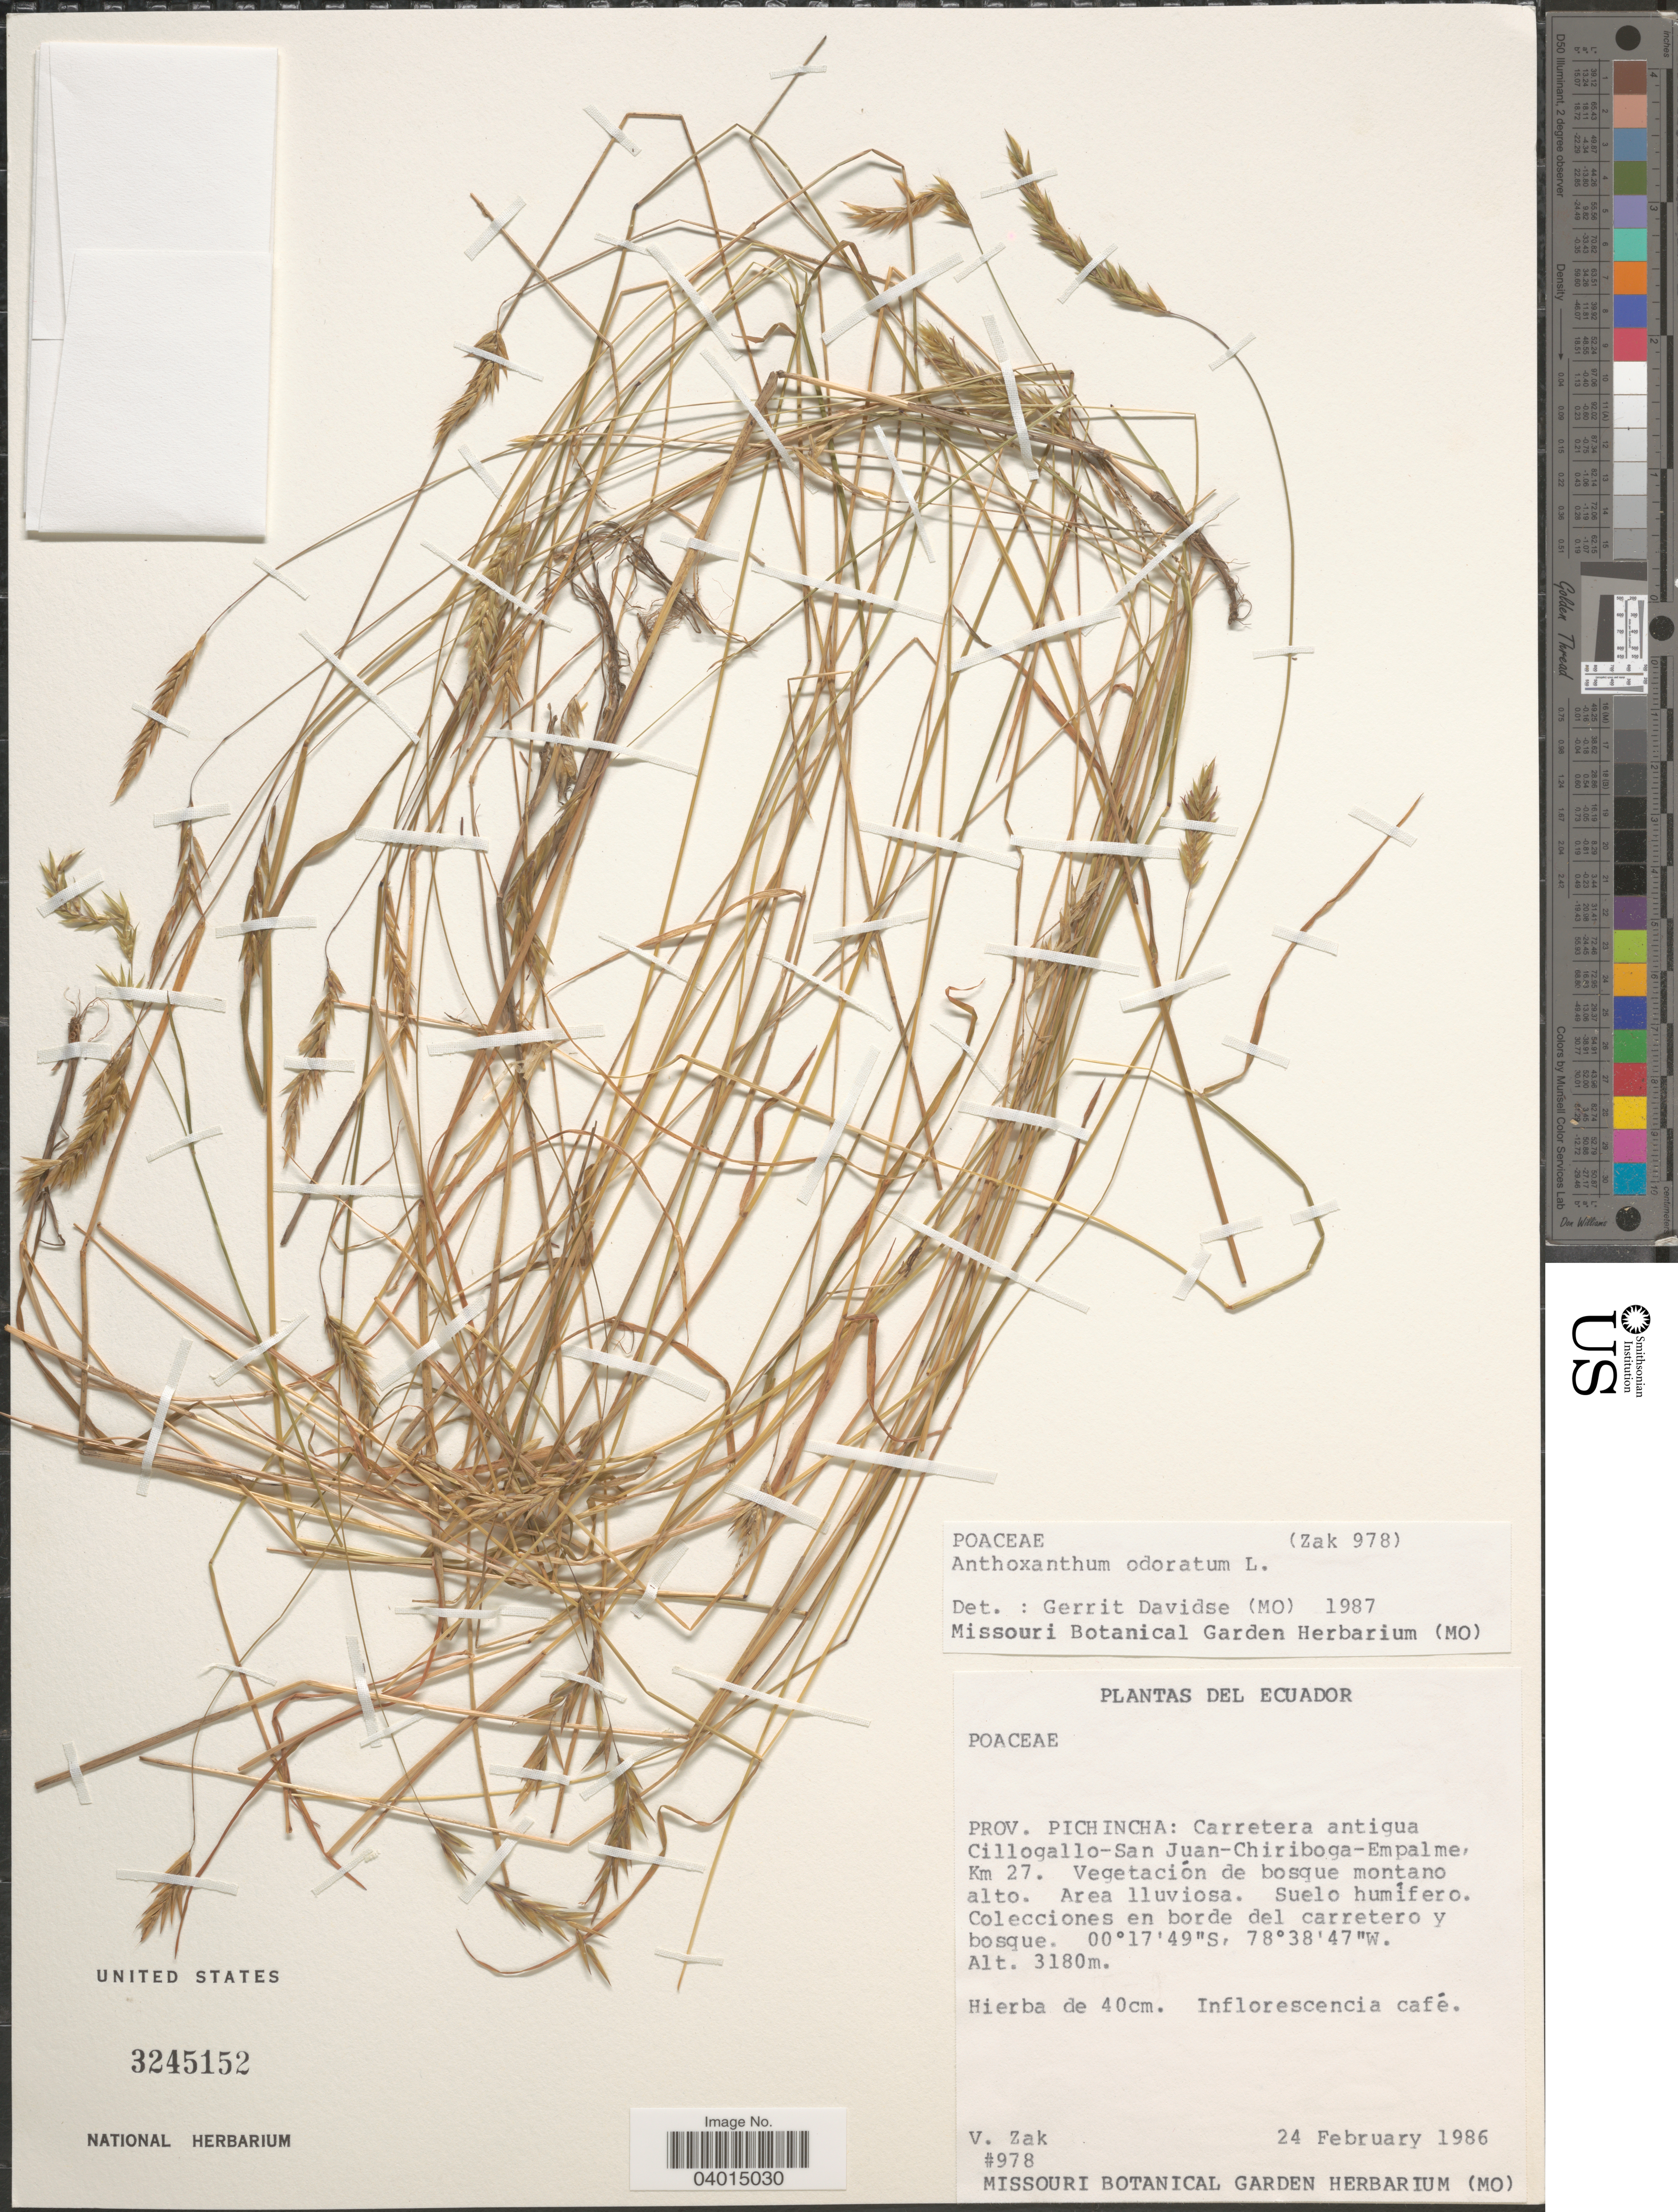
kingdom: Plantae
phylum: Tracheophyta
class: Liliopsida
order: Poales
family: Poaceae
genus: Anthoxanthum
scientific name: Anthoxanthum odoratum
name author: L.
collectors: V. Zak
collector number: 978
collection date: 1986-02-24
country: Ecuador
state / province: Pichincha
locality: Carretera antigua Cillogallo- San Juan - Chiriboga- Empalme, Km 27. Begetación de bosque montano alto.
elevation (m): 3180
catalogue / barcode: US 3245152